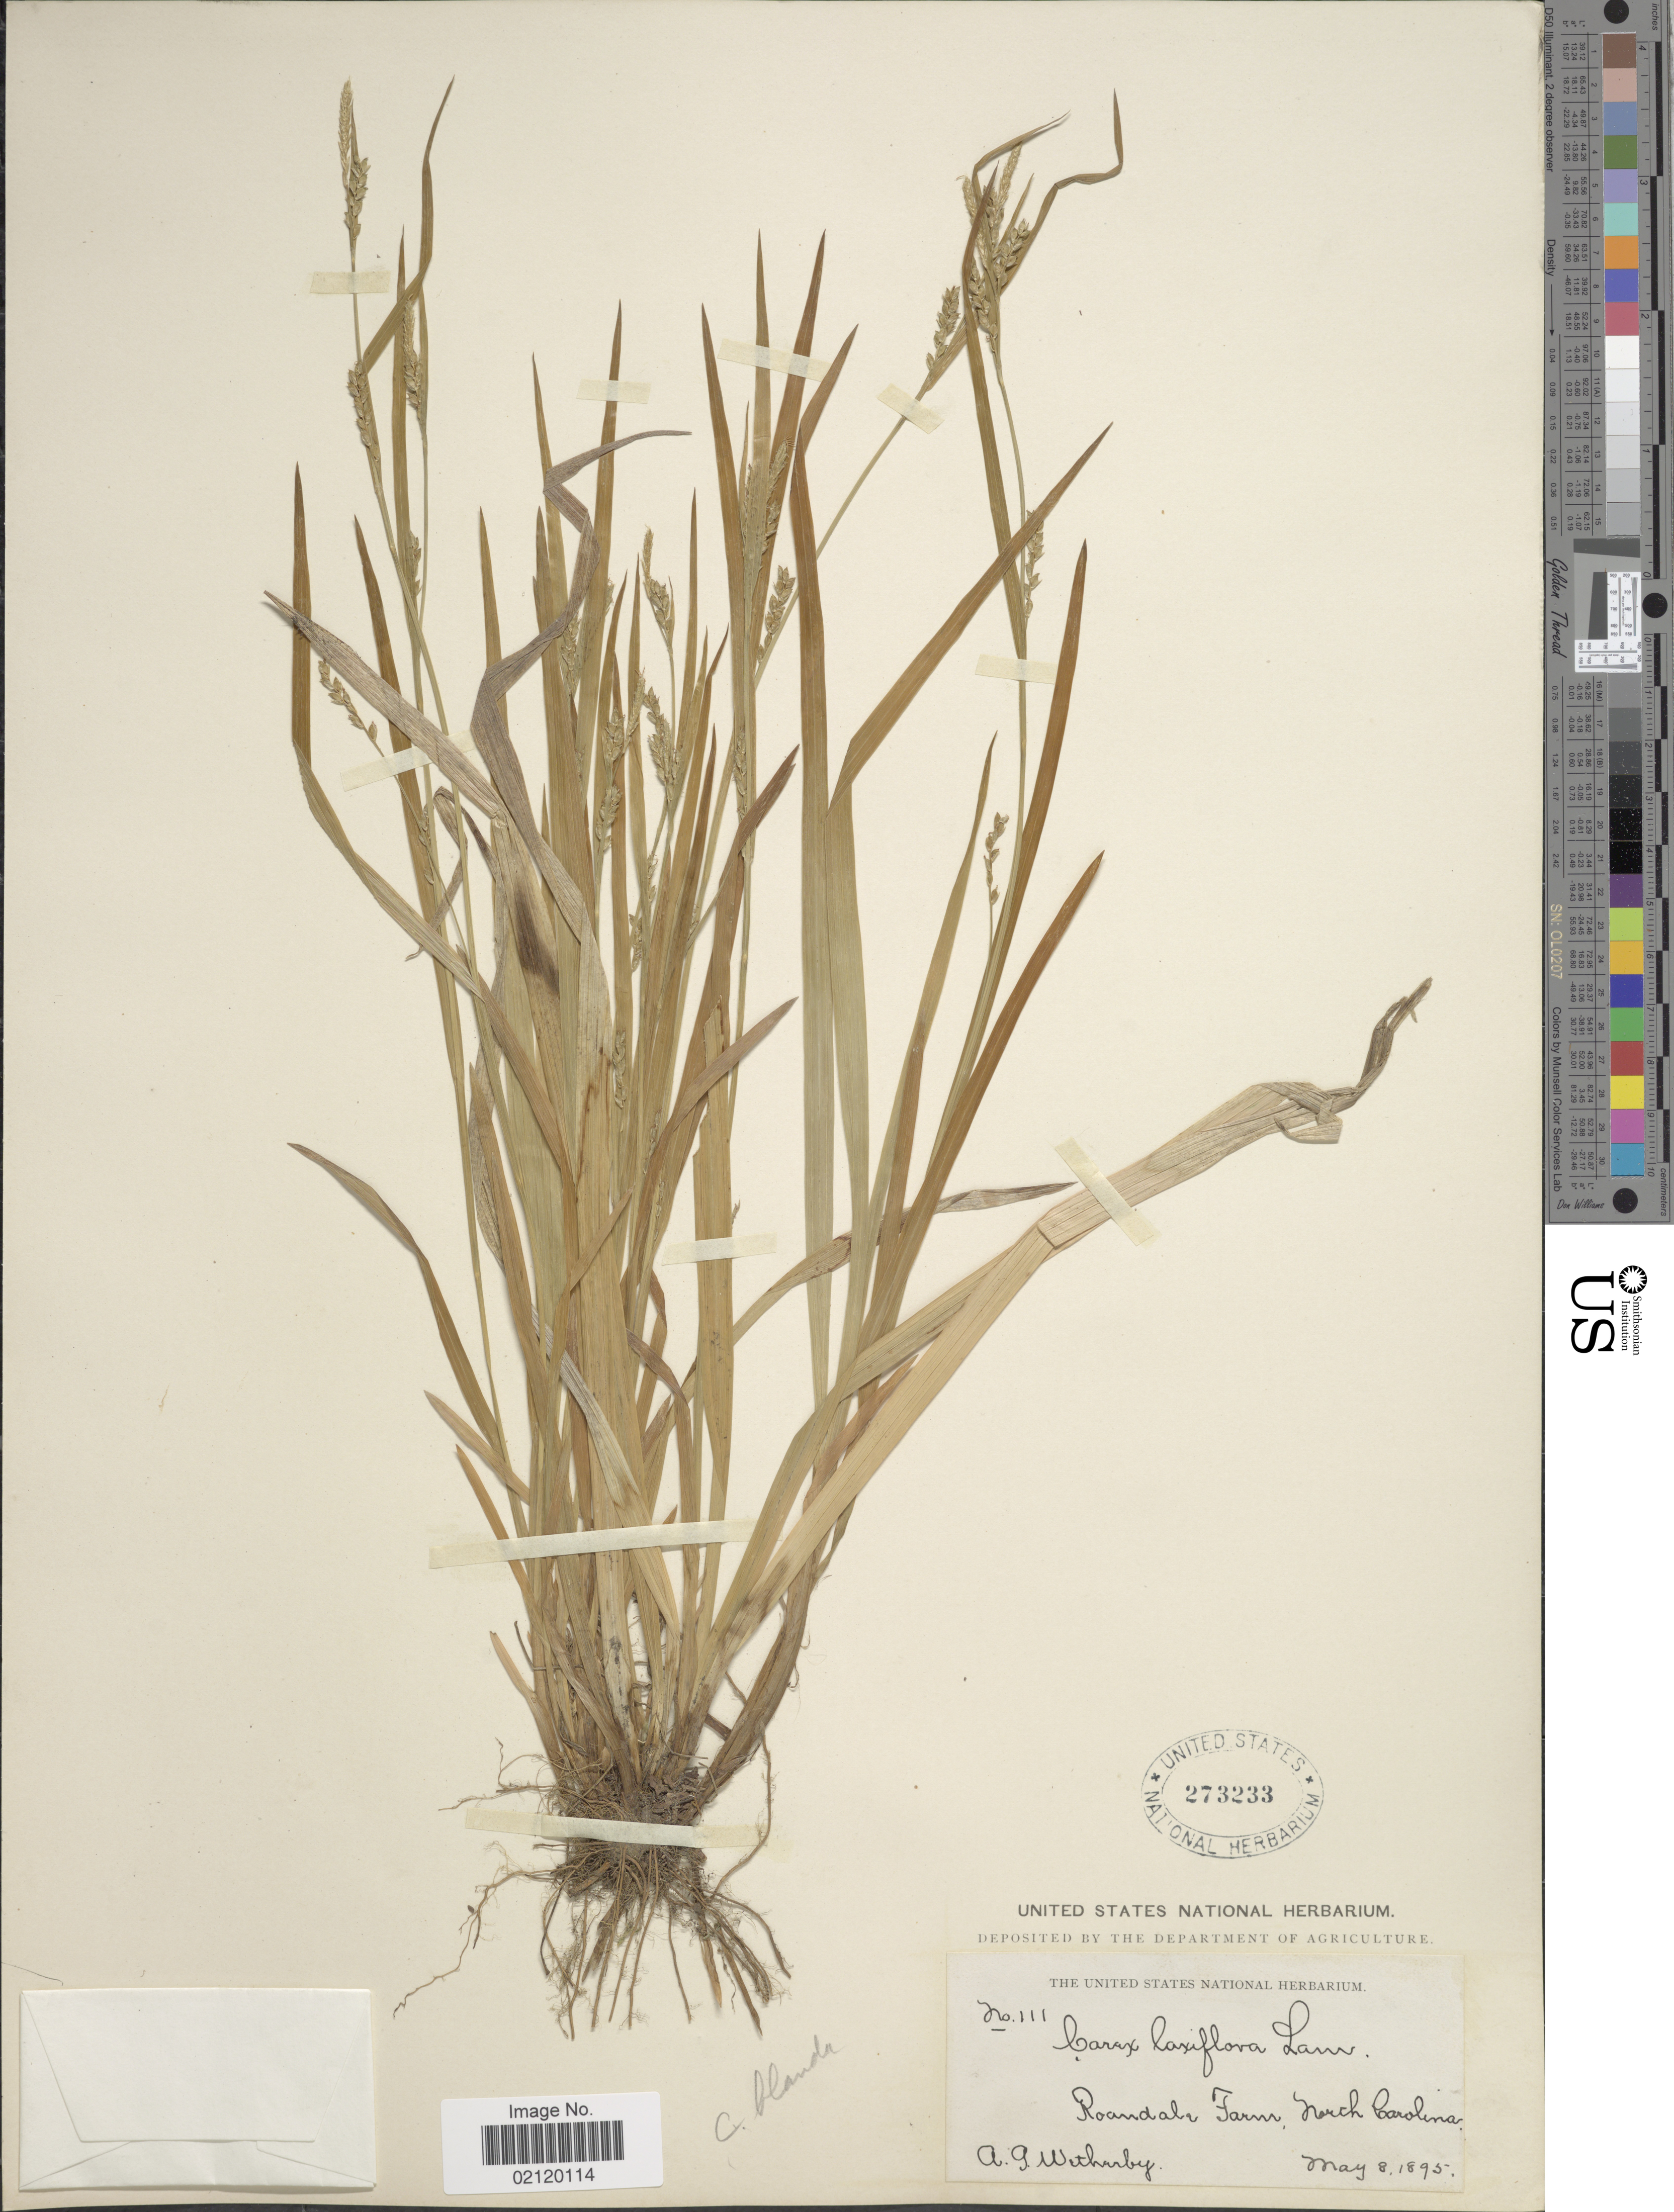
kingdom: Plantae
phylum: Tracheophyta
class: Liliopsida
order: Poales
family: Cyperaceae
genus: Carex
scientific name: Carex laxiflora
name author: Lam.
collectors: A. Wetherby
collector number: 111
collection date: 1895-05-08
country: United States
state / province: North Carolina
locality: Roandale Farm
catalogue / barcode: US 273233